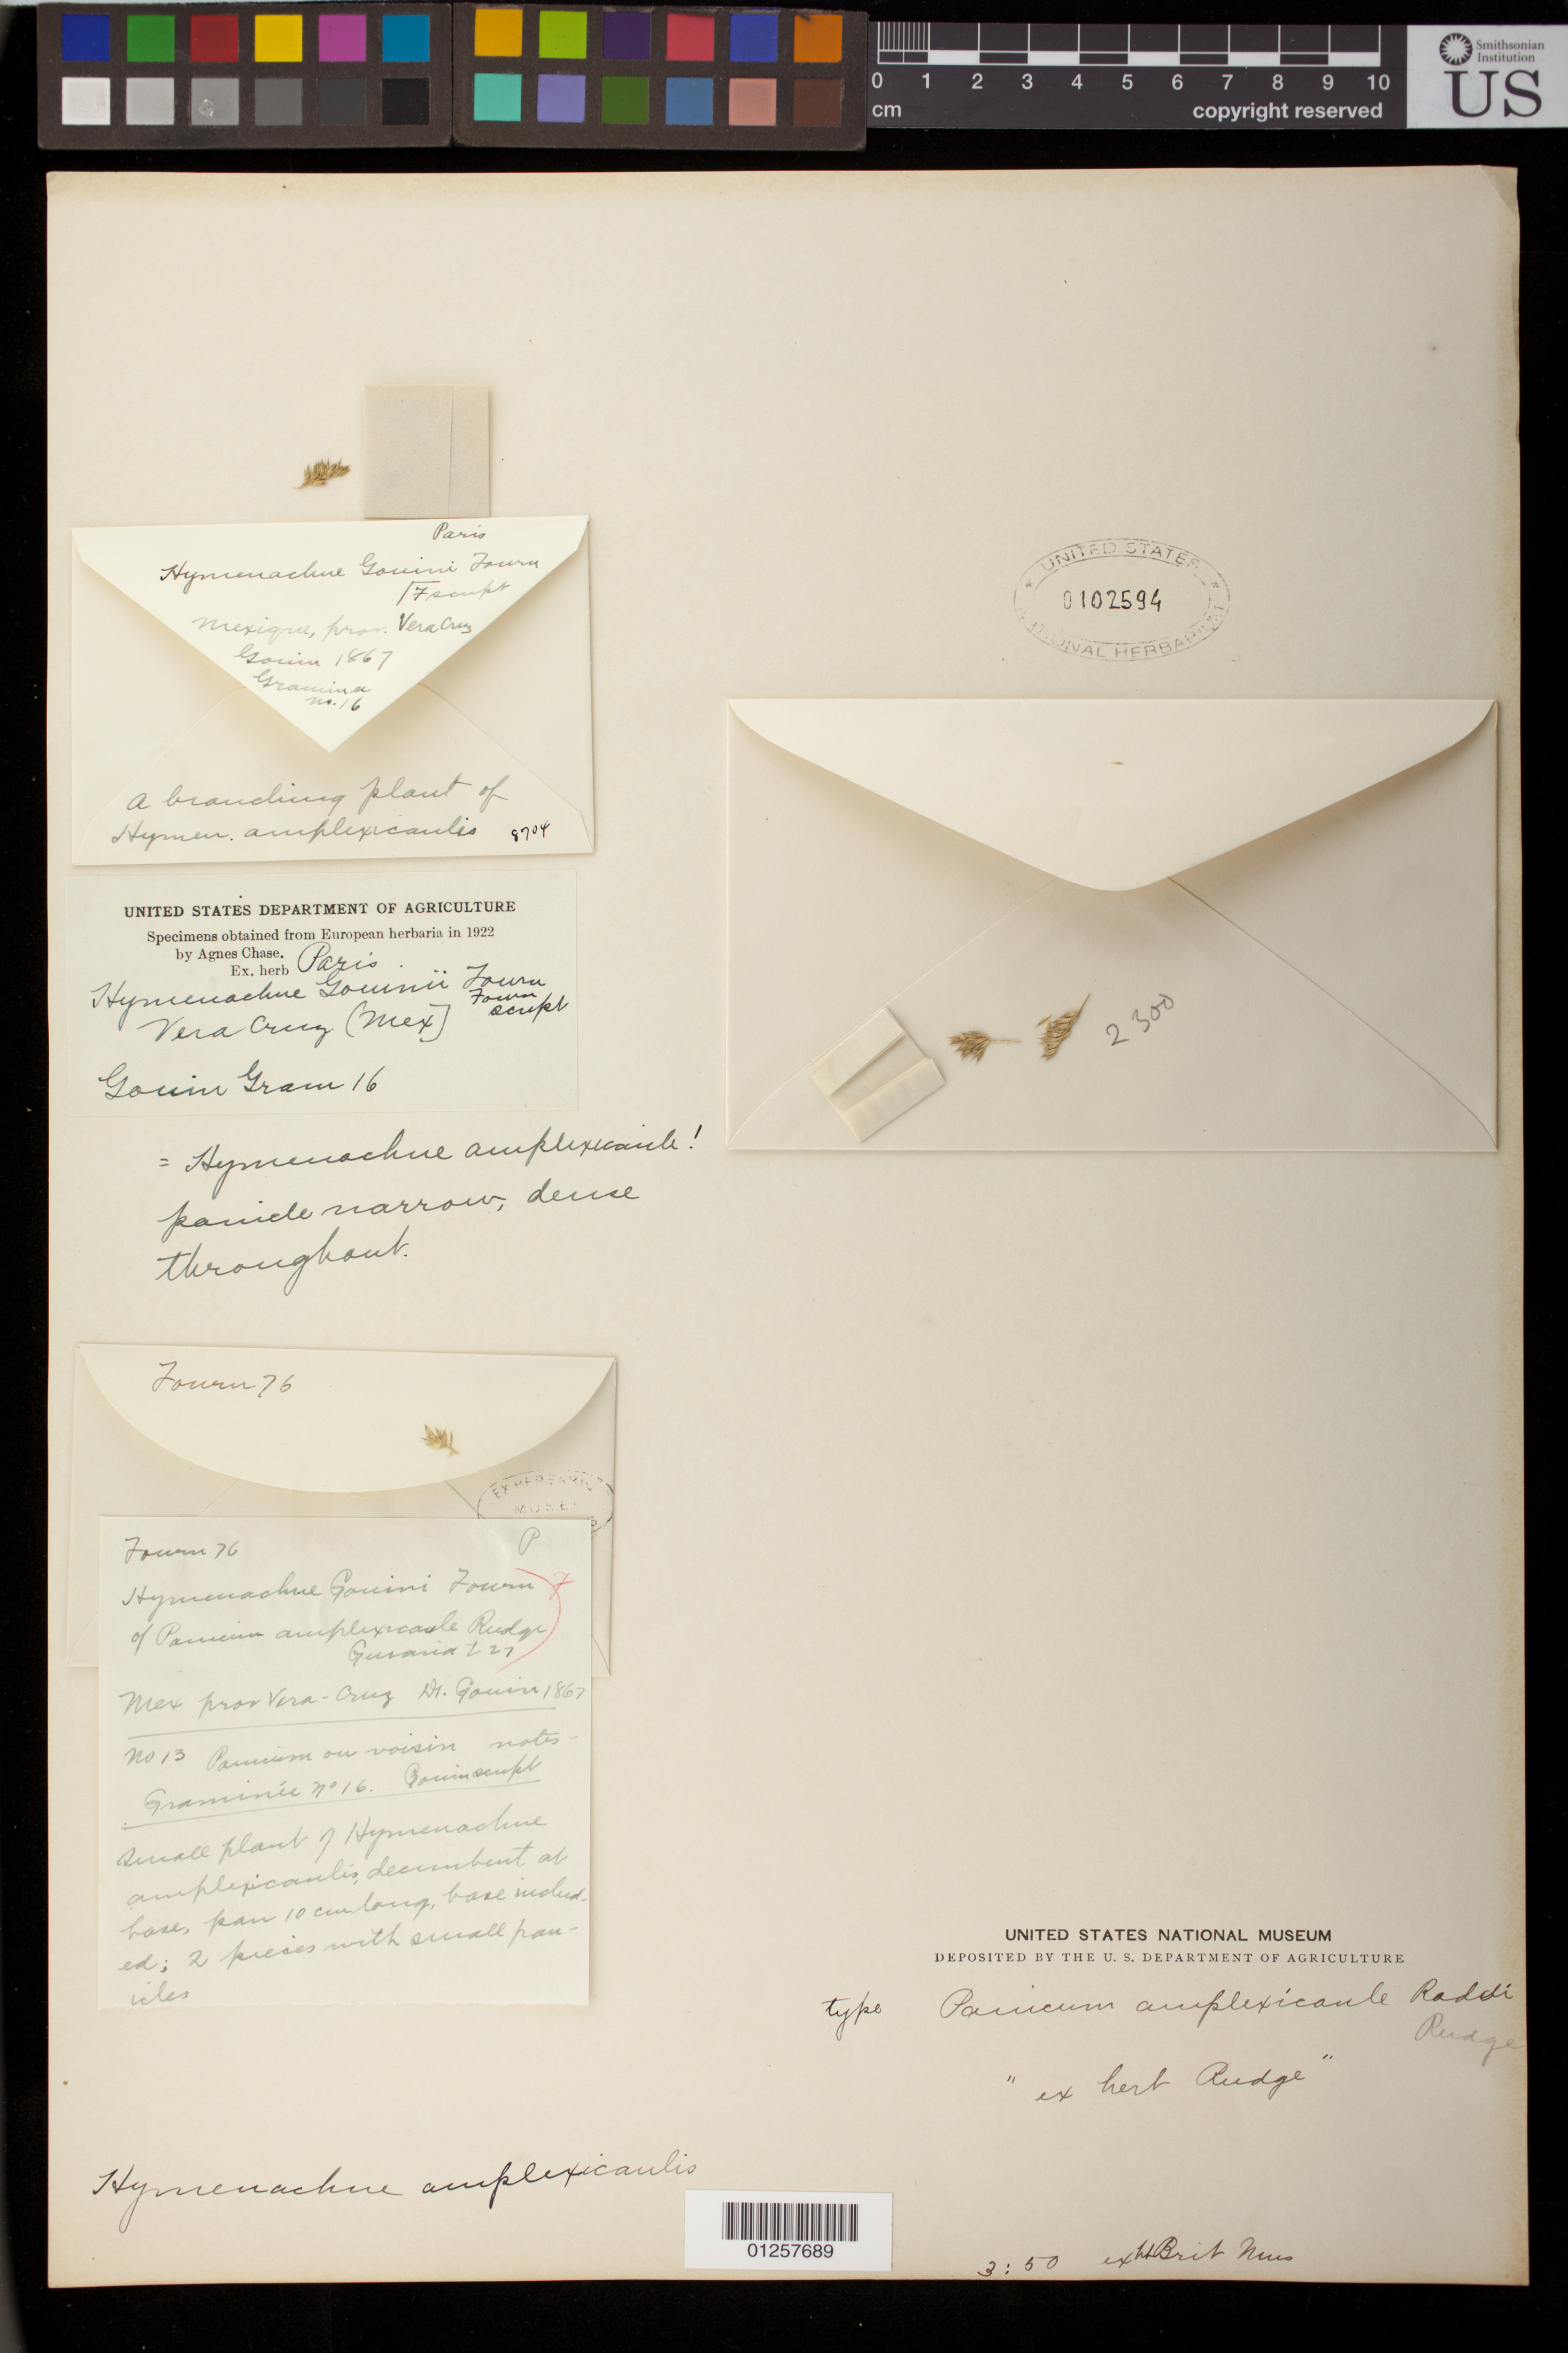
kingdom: Plantae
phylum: Tracheophyta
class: Liliopsida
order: Poales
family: Poaceae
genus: Hymenachne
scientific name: Hymenachne gouinii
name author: E. Fourn.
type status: Type Fragment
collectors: F. M. G. Gouin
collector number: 16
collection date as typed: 1867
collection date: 1867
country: Mexico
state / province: Veracruz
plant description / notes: Fragmentary material of type specimen ex herb. Paris.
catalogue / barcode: US 102594